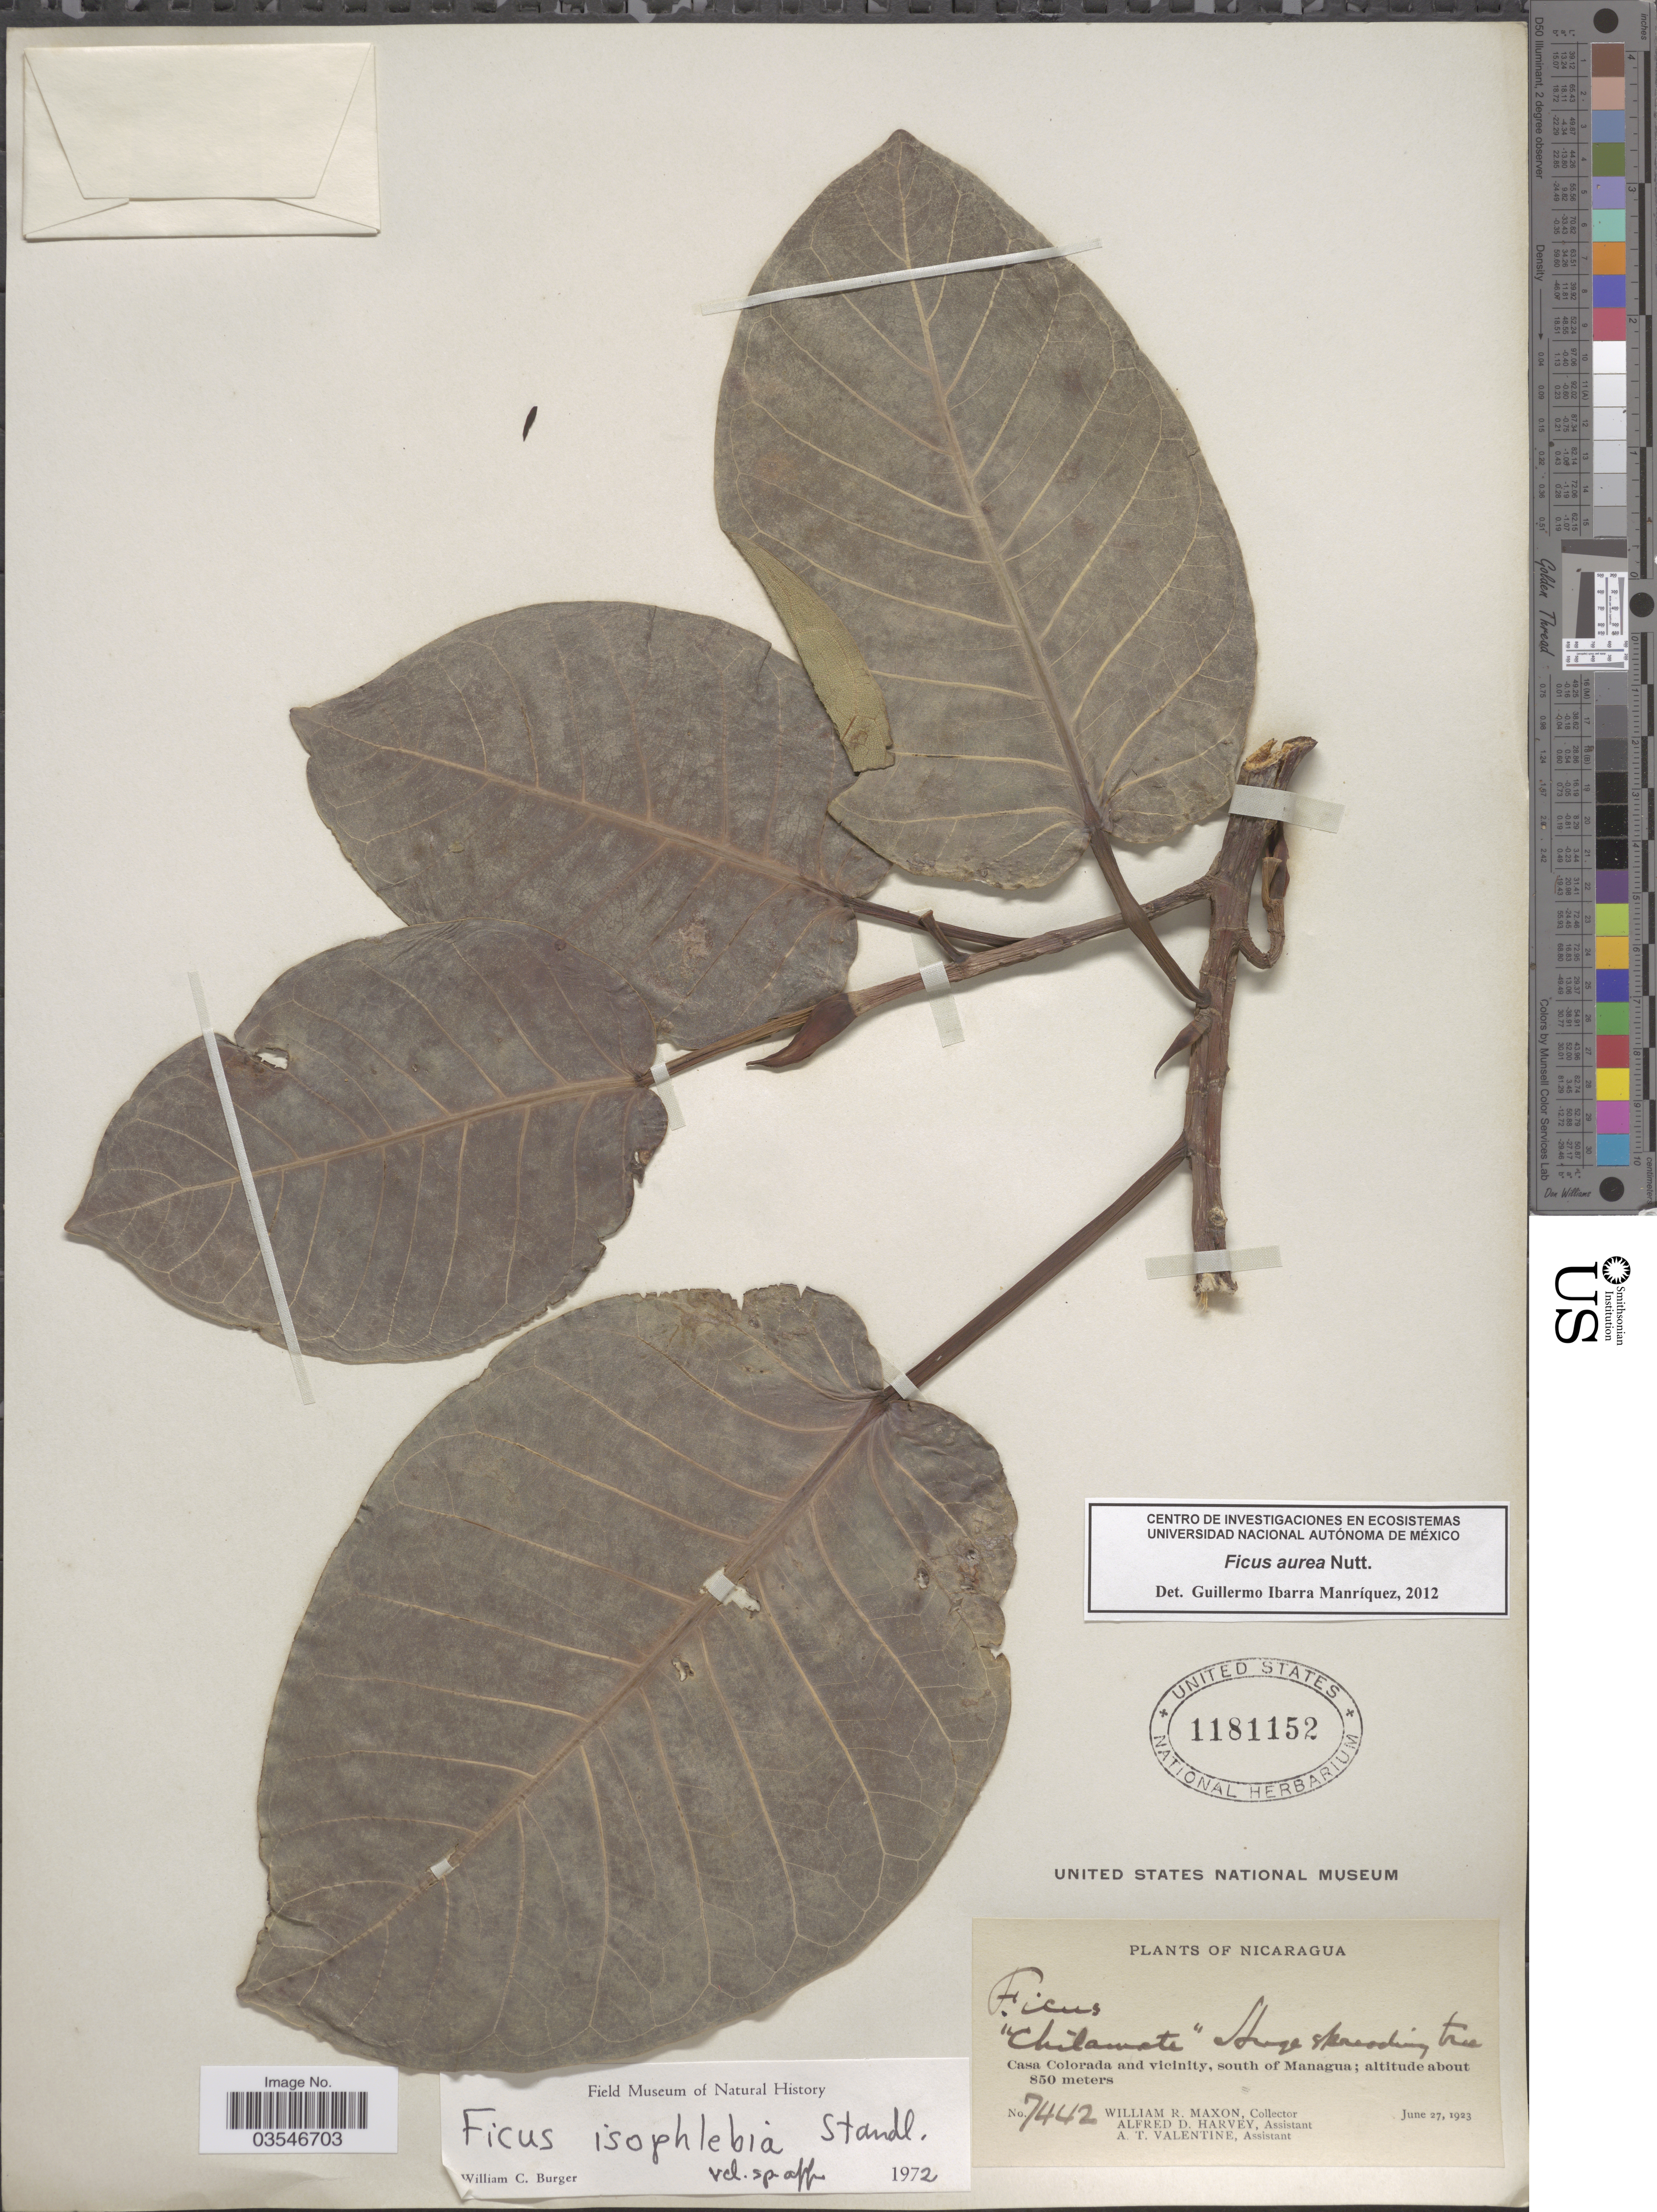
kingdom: Plantae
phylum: Tracheophyta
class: Magnoliopsida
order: Rosales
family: Moraceae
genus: Ficus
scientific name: Ficus aurea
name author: Nutt.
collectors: W. R. Maxon, A. D. Harvey & A. Valentine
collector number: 7442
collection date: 1923-06-27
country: Nicaragua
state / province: Managua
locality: Casa Colorada and vicinity, south of Managua.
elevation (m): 850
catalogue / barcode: US 1181152